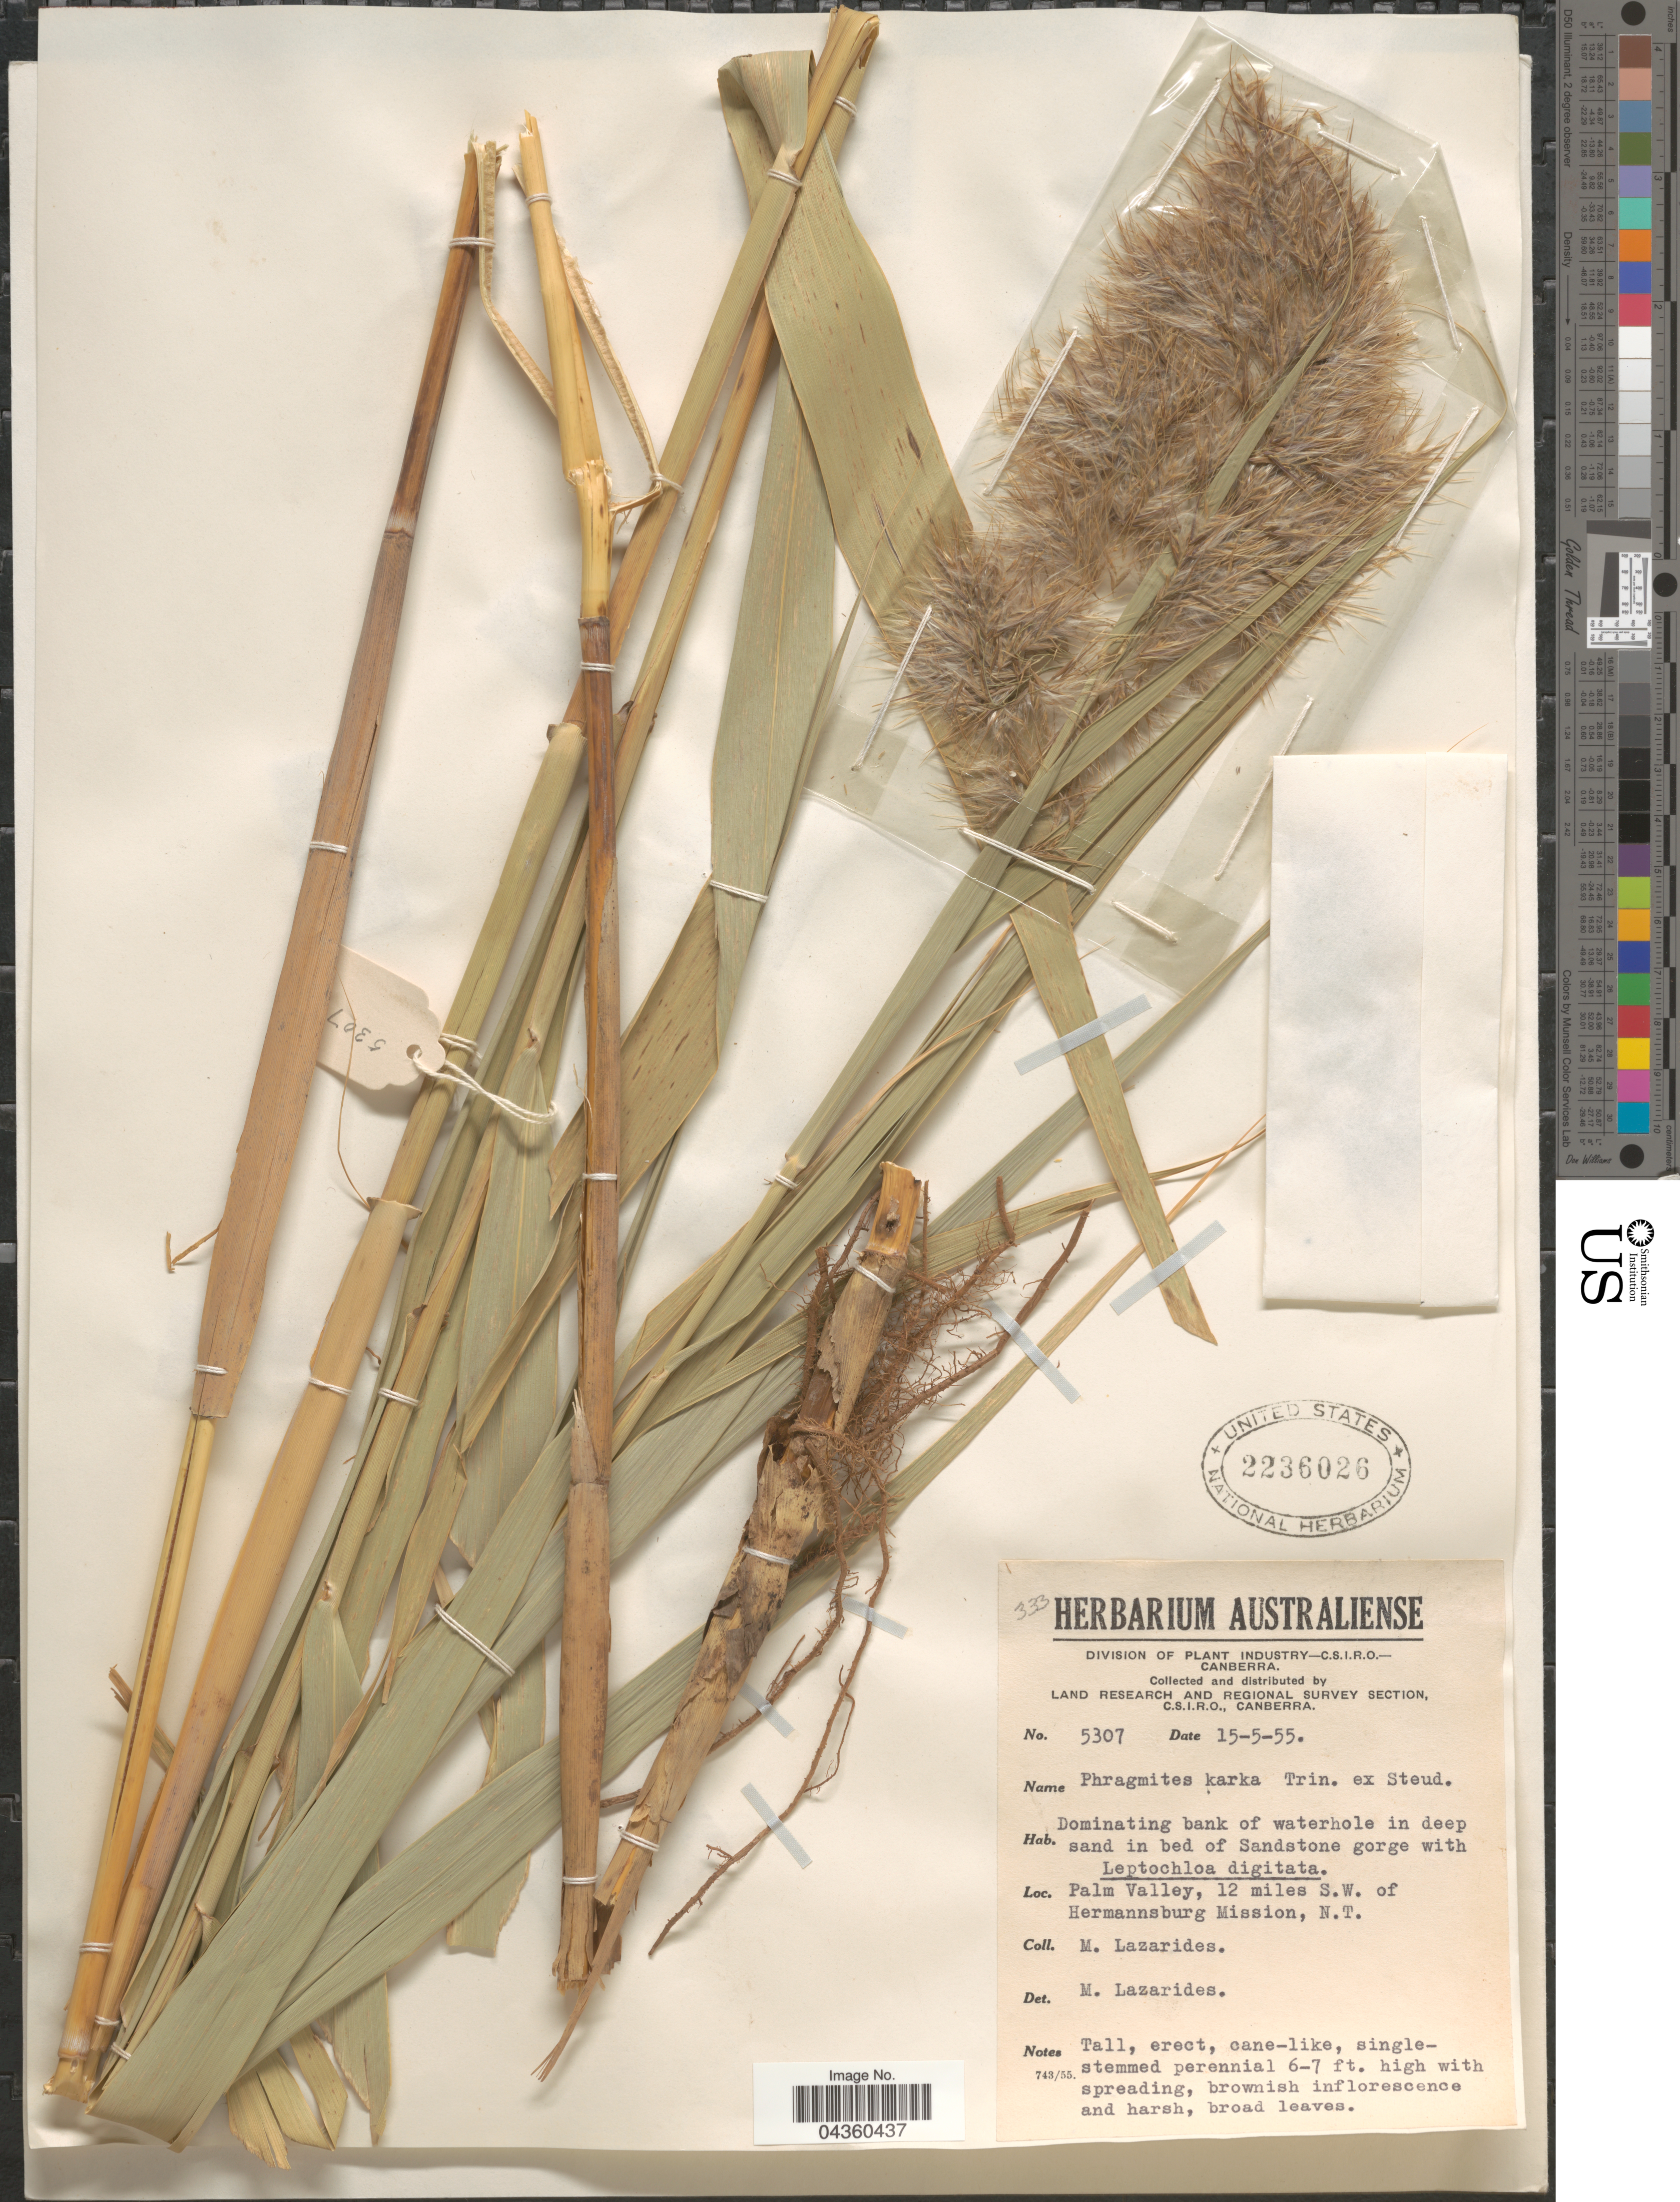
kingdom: Plantae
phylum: Tracheophyta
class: Liliopsida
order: Poales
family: Poaceae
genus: Phragmites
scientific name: Phragmites karka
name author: (Retz.) Trin. ex Steud.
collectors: M. Lazarides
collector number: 5307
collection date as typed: Transcribed d/m/y: 15/5/55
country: Australia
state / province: Northern Territory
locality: Land Research and Regional Survey Section, C.S.I.R.O. Palm Valley, 12 miles S.W. of Hermannsburg Mission.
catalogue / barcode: US 2236026